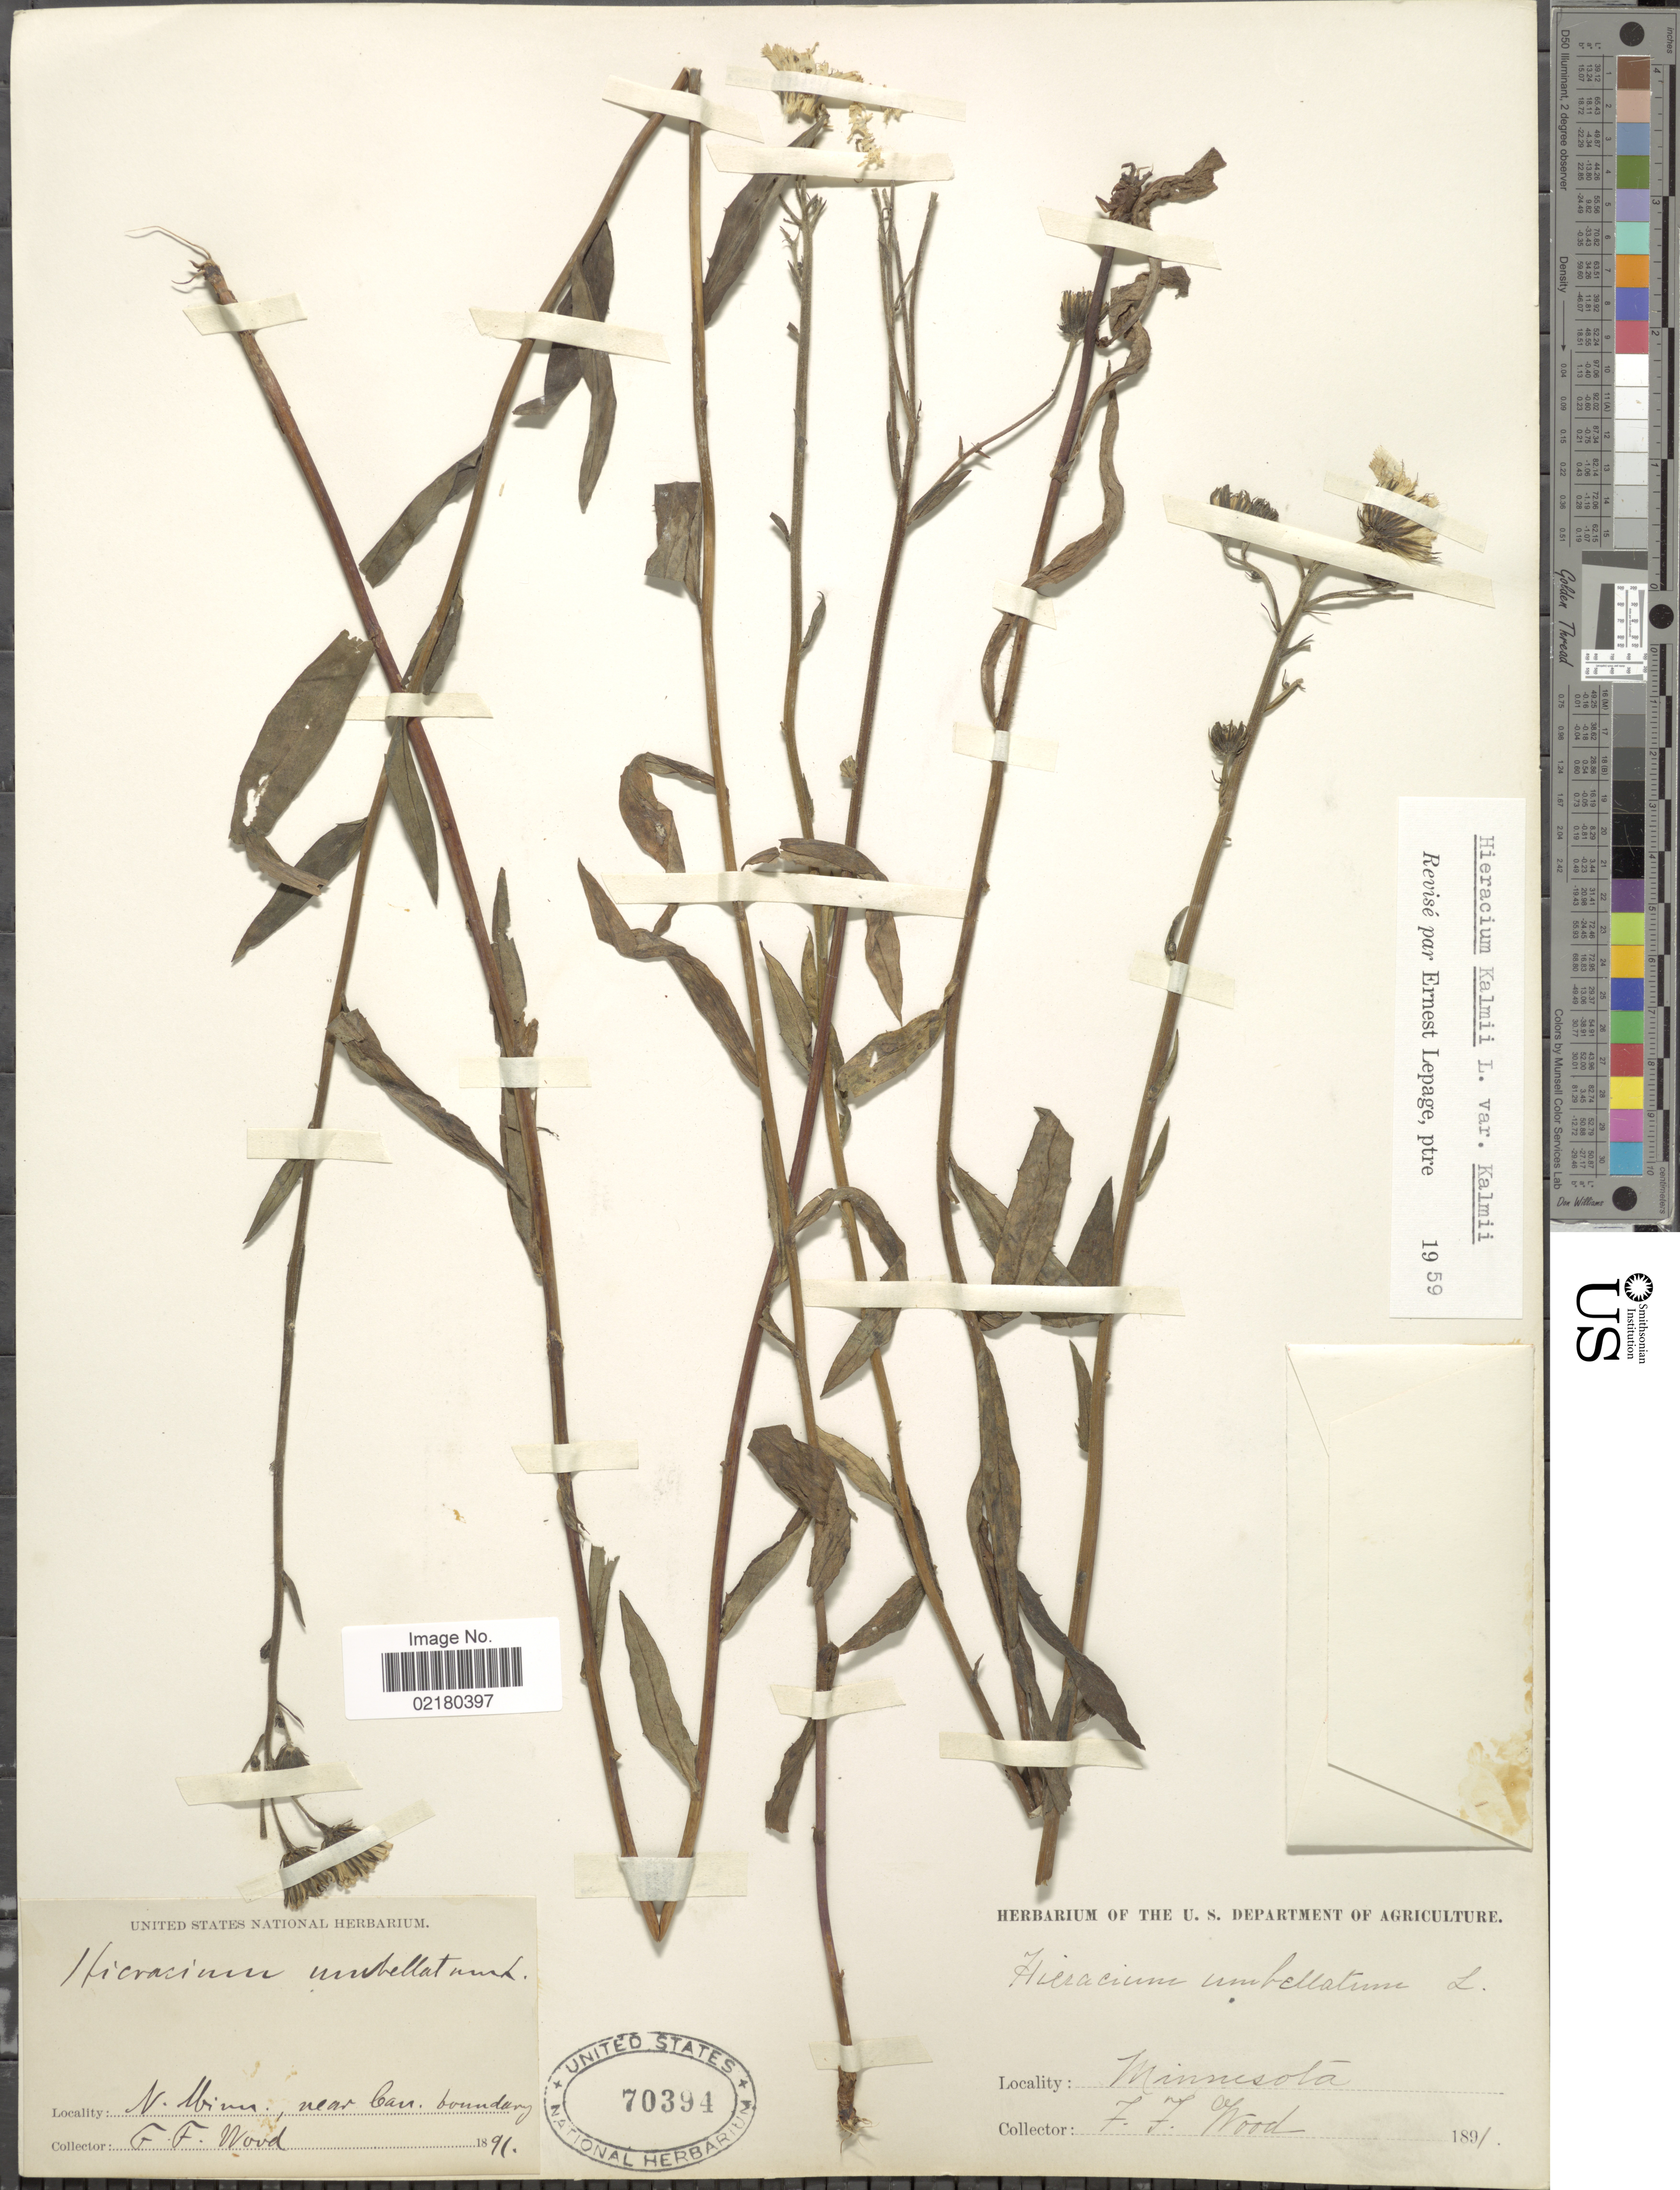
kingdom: Plantae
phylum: Tracheophyta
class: Magnoliopsida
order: Asterales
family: Asteraceae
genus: Hieracium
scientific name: Hieracium umbellatum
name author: L.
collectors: F. Wood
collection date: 1891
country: United States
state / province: Minnesota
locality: N. Minn., near Can. Boundary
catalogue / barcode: US 70394